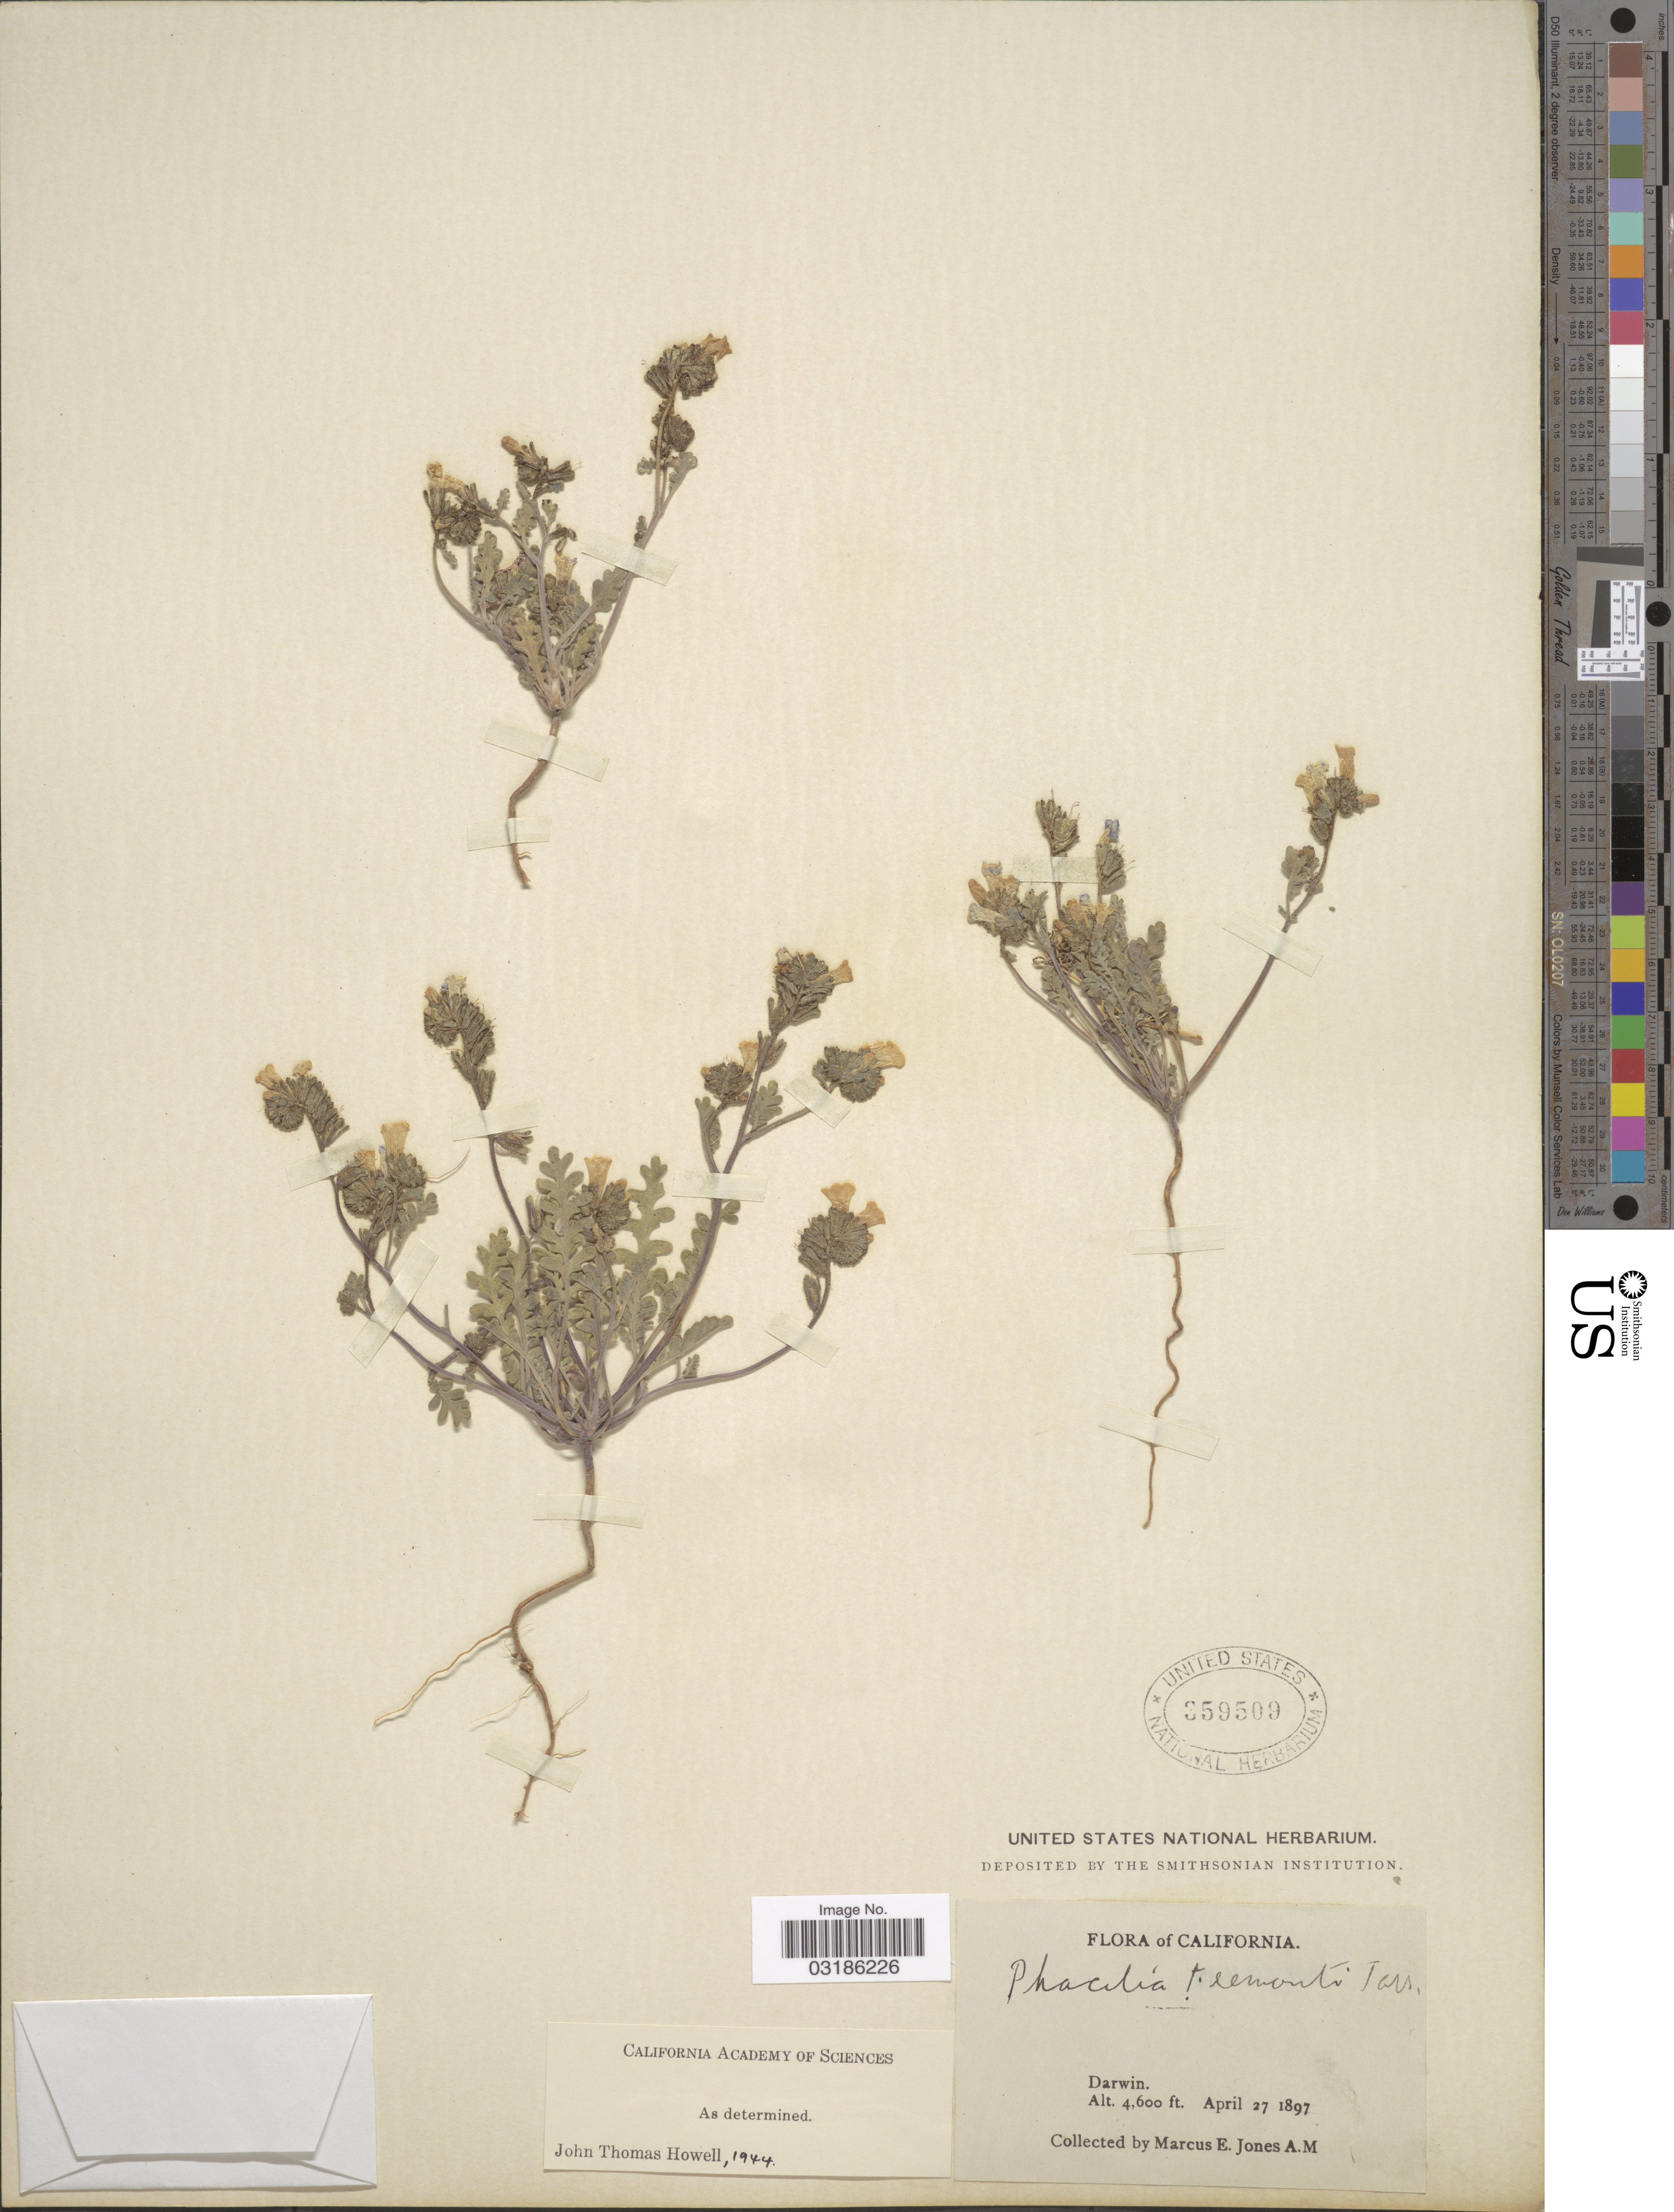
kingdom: Plantae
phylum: Tracheophyta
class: Magnoliopsida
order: Boraginales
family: Hydrophyllaceae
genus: Phacelia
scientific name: Phacelia fremontii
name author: Torr.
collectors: M. E. Jones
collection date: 1897-04-27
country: United States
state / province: California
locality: Darwin.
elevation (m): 1402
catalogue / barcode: US 359509